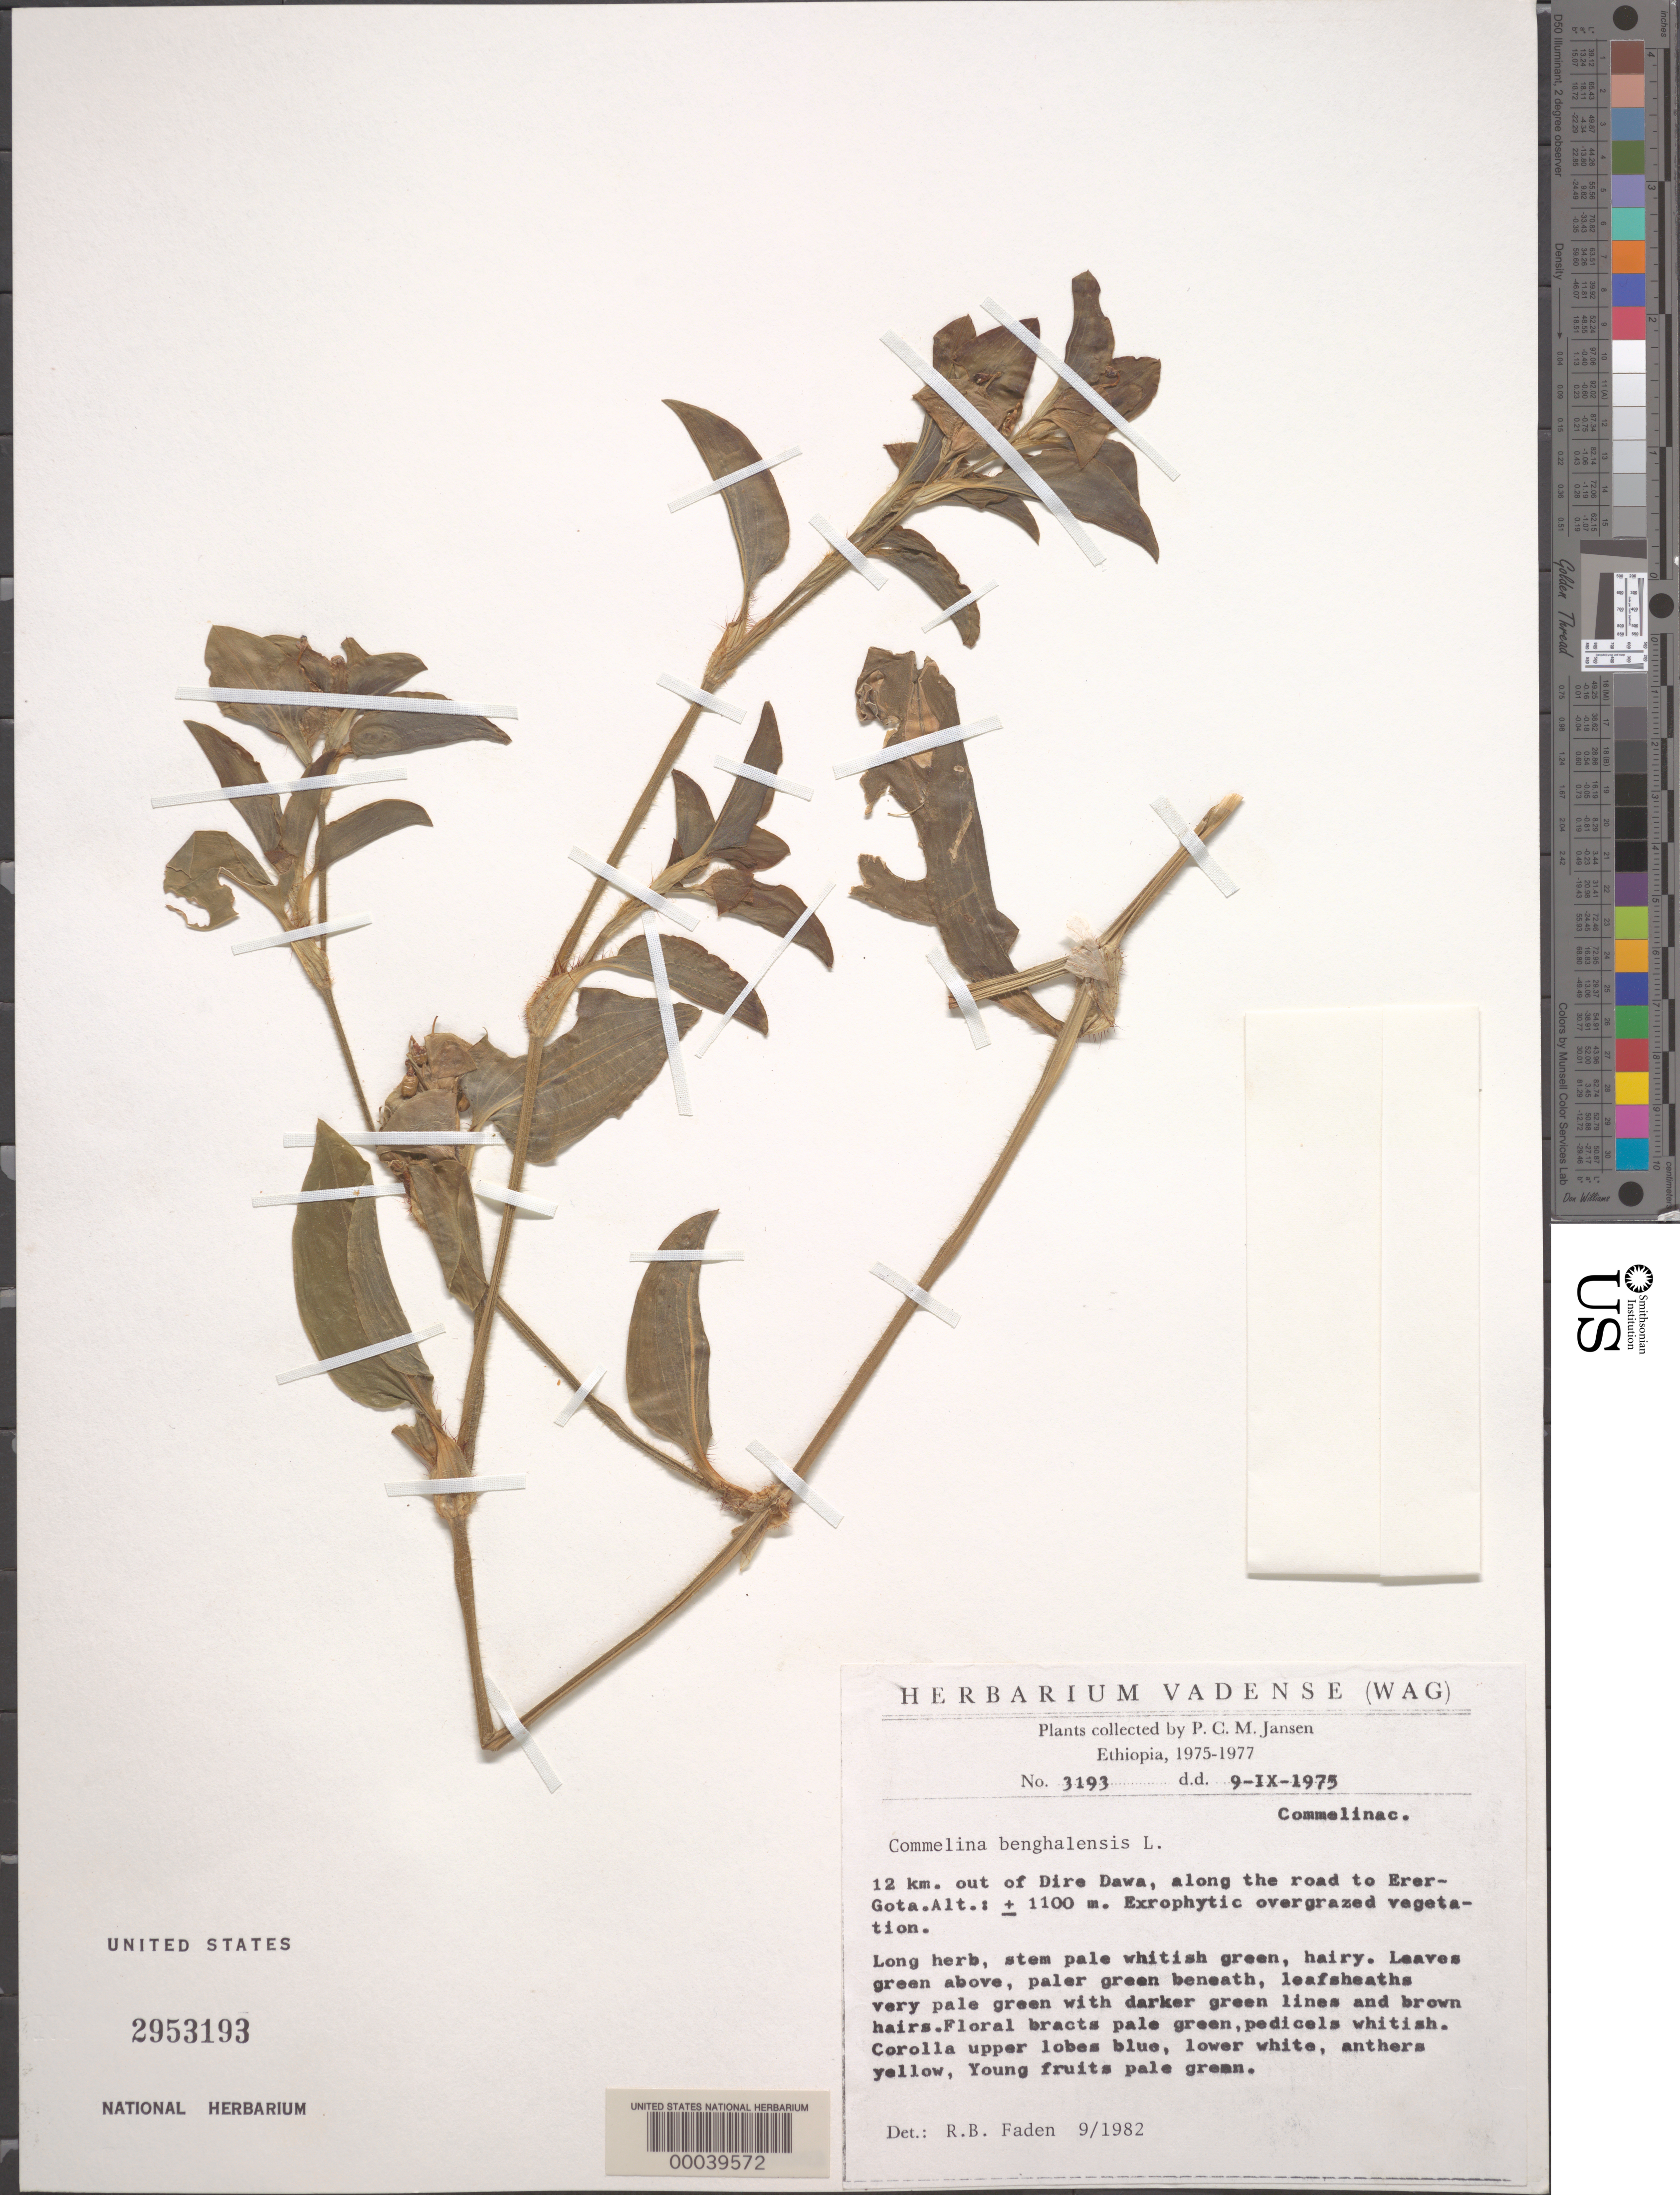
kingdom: Plantae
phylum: Tracheophyta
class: Liliopsida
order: Commelinales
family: Commelinaceae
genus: Commelina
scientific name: Commelina benghalensis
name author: L.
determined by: Faden, Robert B., (US), Smithsonian Institution - National Museum of Natural History (UNITED STATES)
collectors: A. J. M. Leeuwenberg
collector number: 3193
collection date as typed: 09 Sep 1975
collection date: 1975-09-09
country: Ethiopia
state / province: Dire Dawa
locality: Dire dawa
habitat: Dry, overgrazed land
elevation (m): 1100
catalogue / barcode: US 2953193